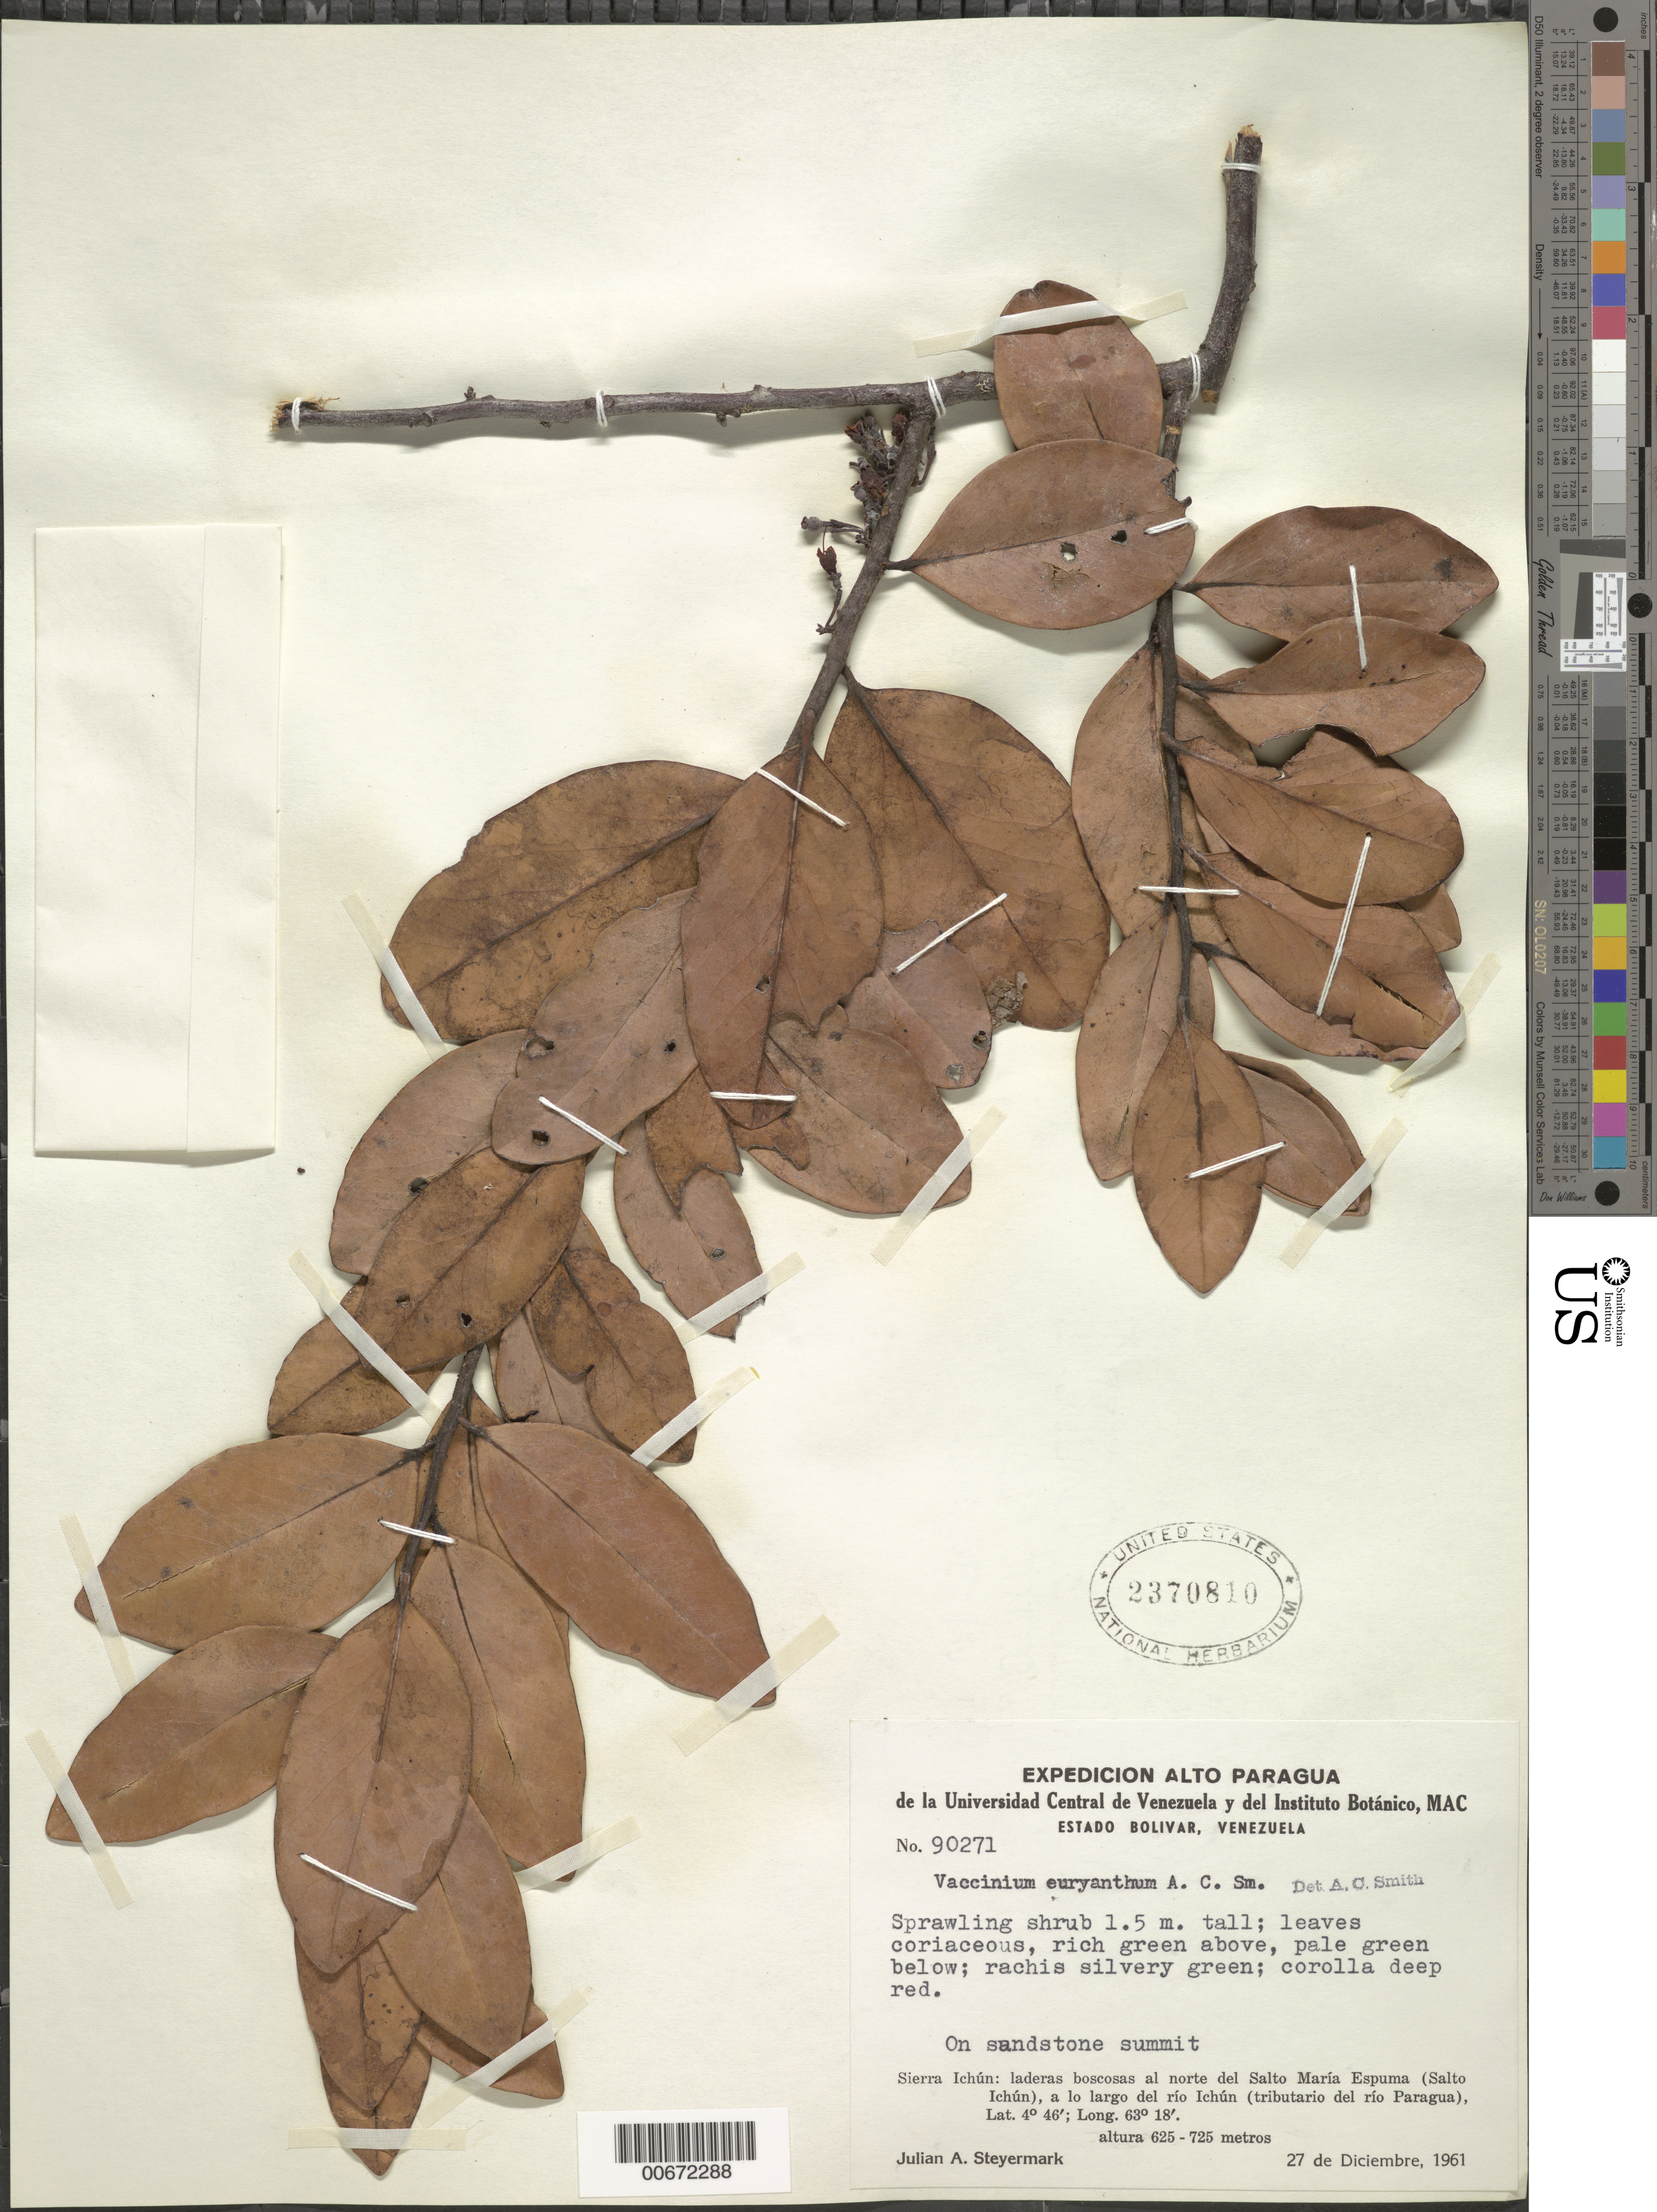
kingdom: Plantae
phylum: Tracheophyta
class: Magnoliopsida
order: Ericales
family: Ericaceae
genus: Vaccinium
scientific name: Vaccinium euryanthum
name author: A.C. Sm.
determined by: Smith, A. C.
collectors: J. Steyermark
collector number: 90271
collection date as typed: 27-Dec-61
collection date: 1961-12-27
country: Venezuela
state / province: Bolívar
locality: Sierra Ichún, N del Salto María Espuma (Salto Ichún) del Río Ichún (tributary of río Paragua)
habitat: Sandstone summit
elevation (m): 625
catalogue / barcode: US 2370810